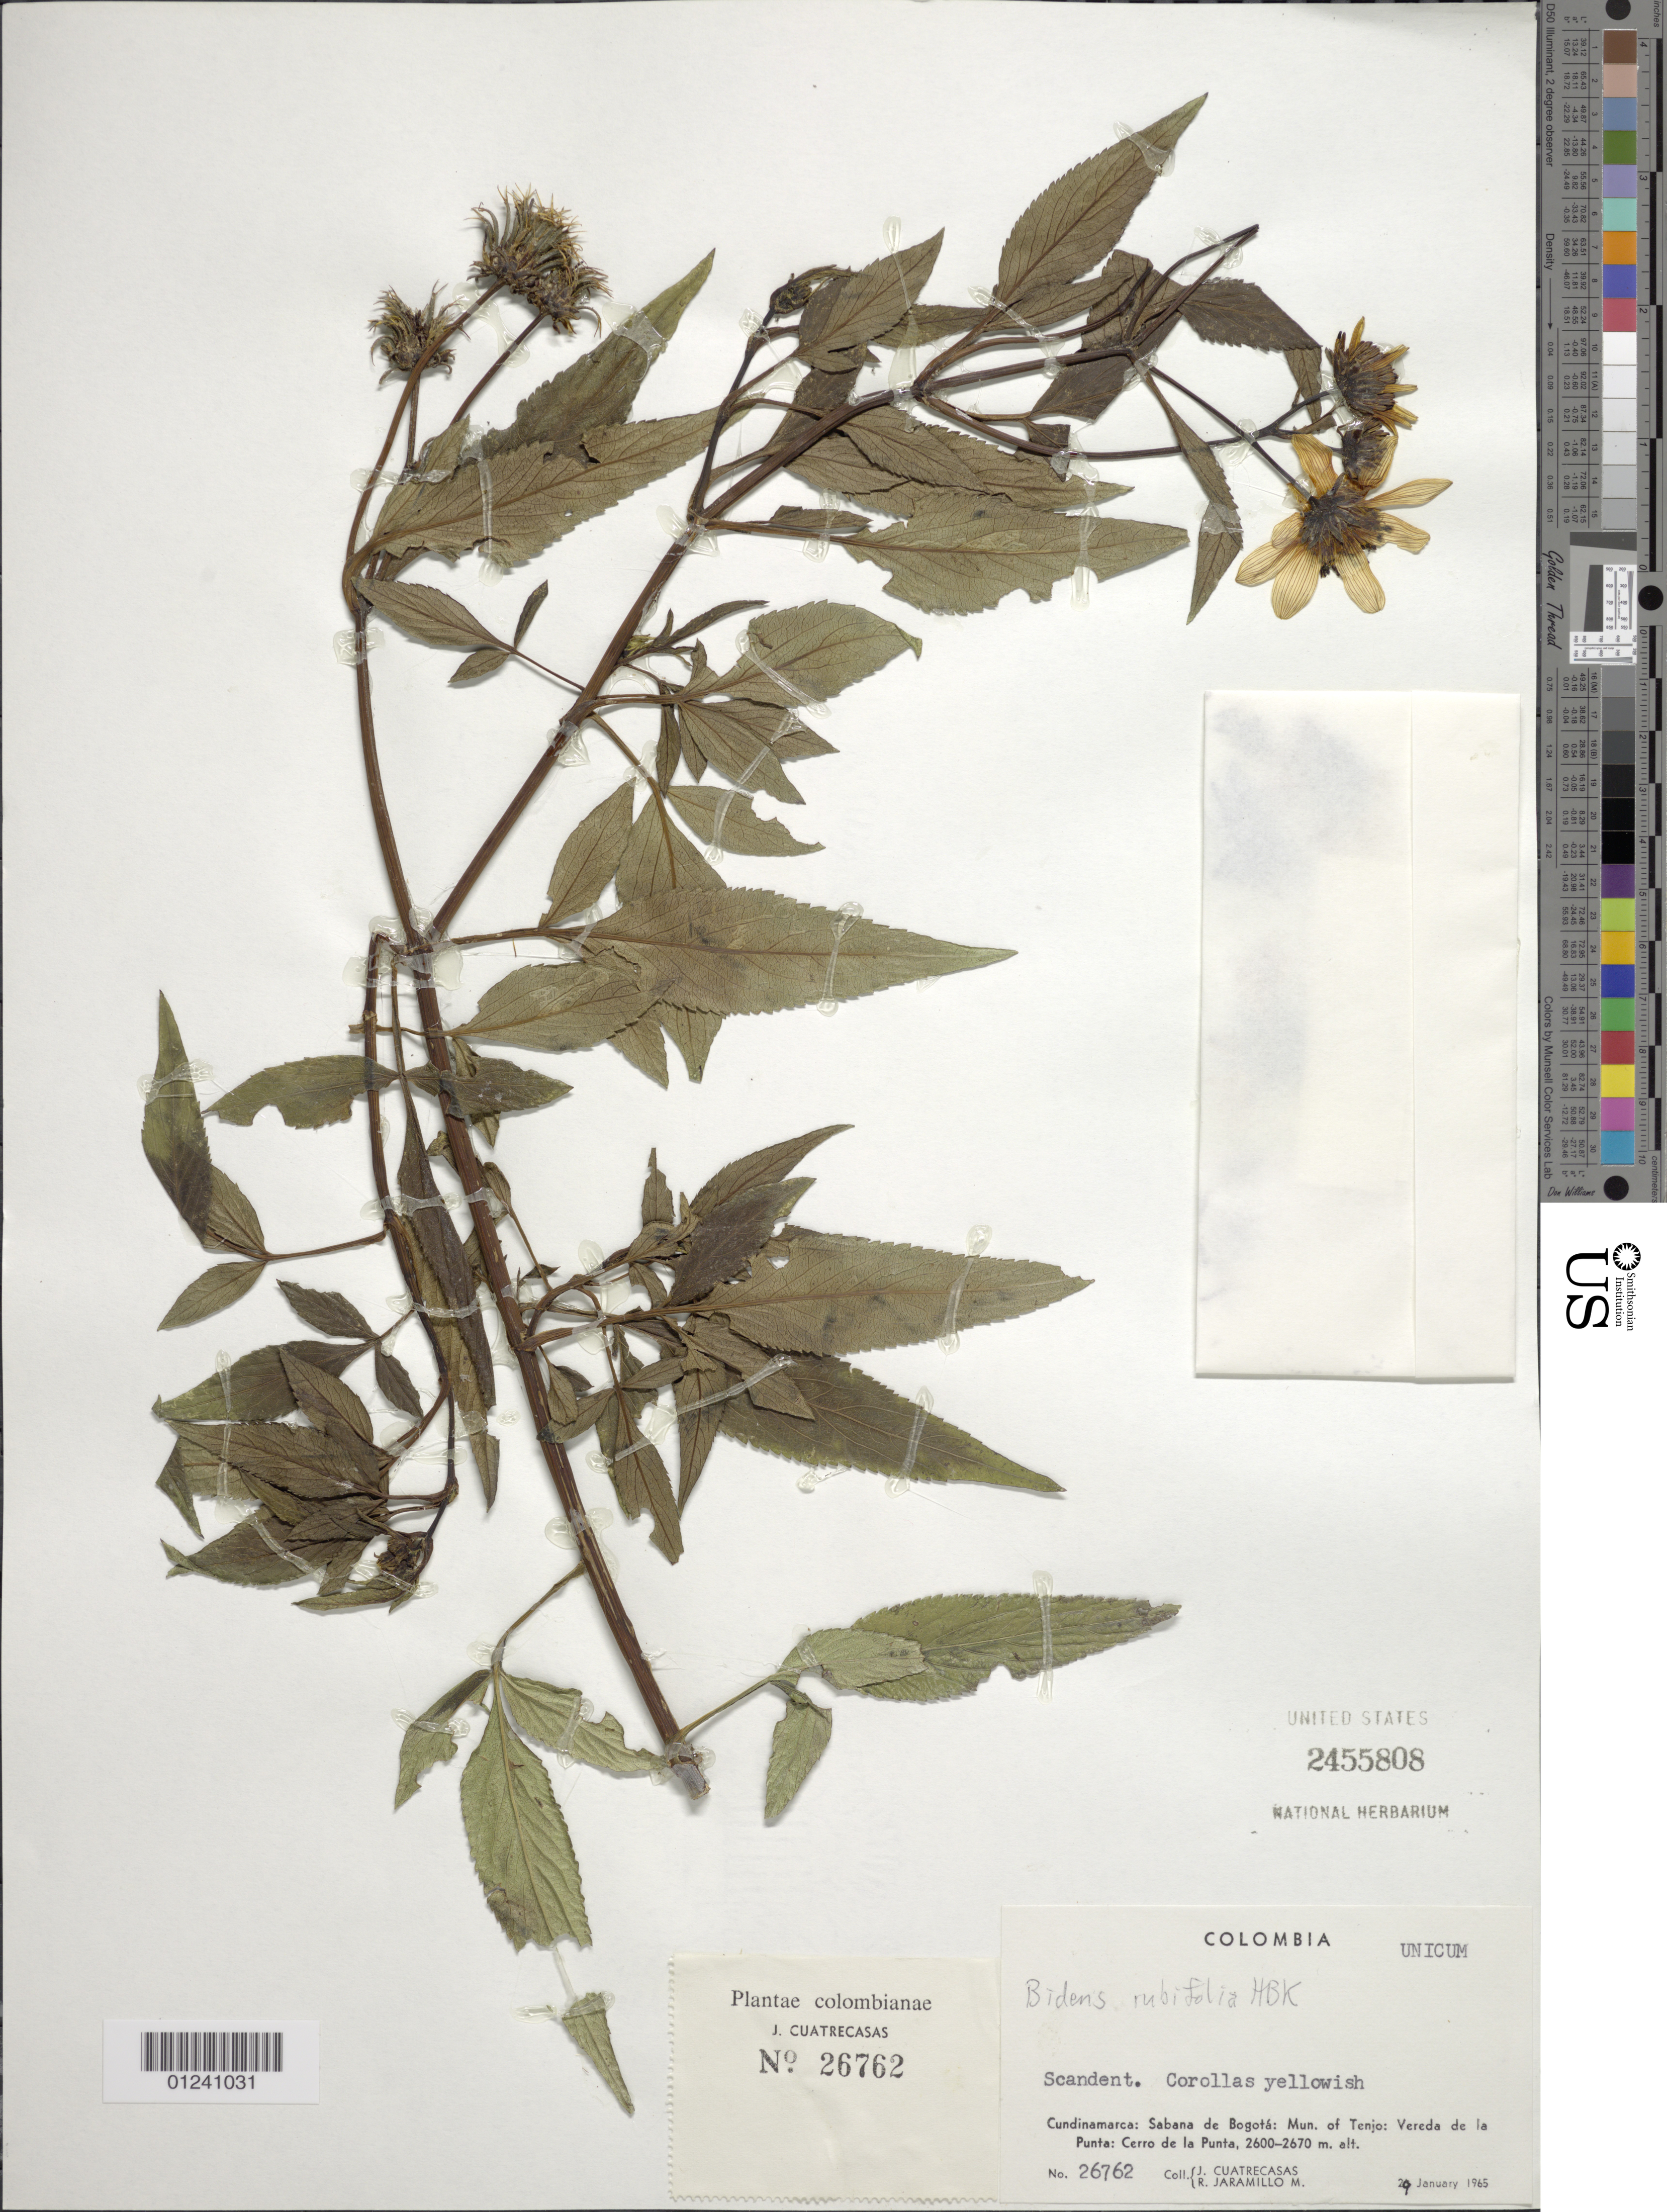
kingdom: Plantae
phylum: Tracheophyta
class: Magnoliopsida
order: Asterales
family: Asteraceae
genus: Bidens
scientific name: Bidens rubifolia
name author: Kunth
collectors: J. Cuatrecasas & R. Jaramillo M.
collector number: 26762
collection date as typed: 29 Jan 1965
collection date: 1965-01-29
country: Colombia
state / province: Cundinamarca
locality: Sabana de Bogotá, Mun. of Tenjo, vereda de la Punta, Cerro de la Punta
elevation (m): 2600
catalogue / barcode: US 2455808